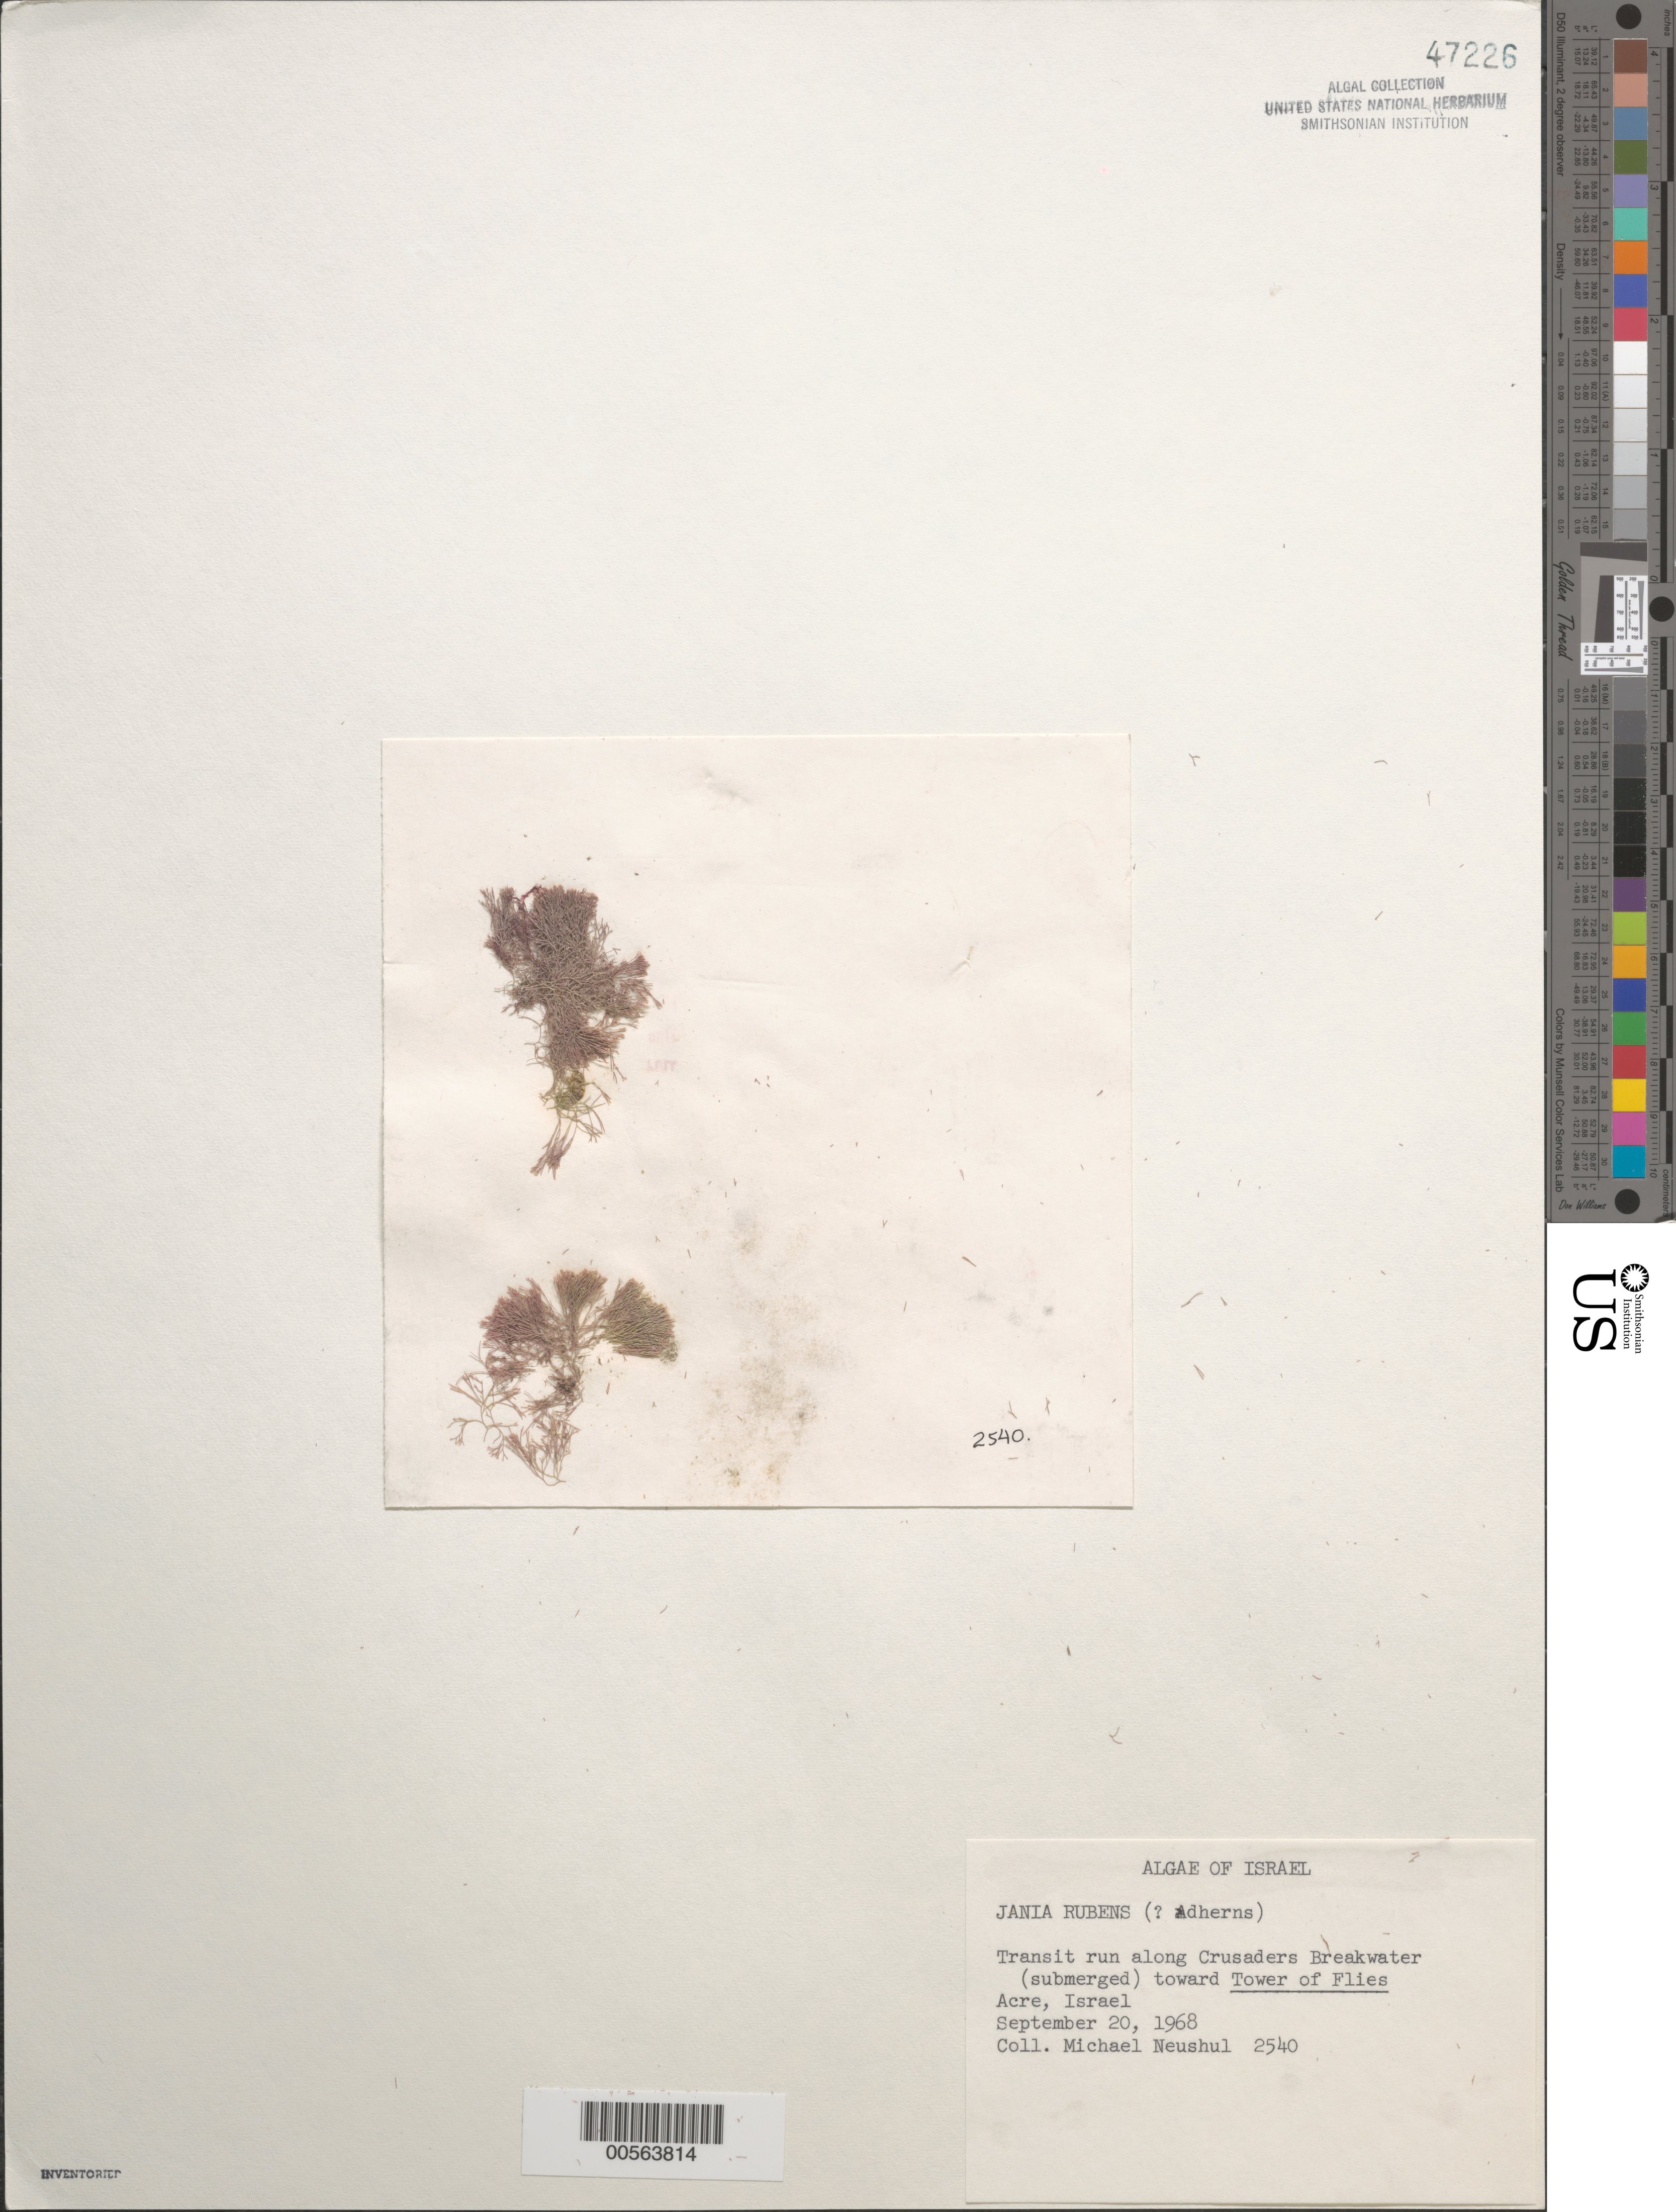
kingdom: Plantae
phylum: Rhodophyta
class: Florideophyceae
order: Corallinales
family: Corallinaceae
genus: Jania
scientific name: Jania rubens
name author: (L.) J.V.Lamouroux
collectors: M. Neushul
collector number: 2540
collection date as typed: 20 Sep 1868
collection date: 1868-09-20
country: Israel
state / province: Northern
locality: Crusaders Breakwater toward Tower of Flies, Acre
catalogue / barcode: US 47226